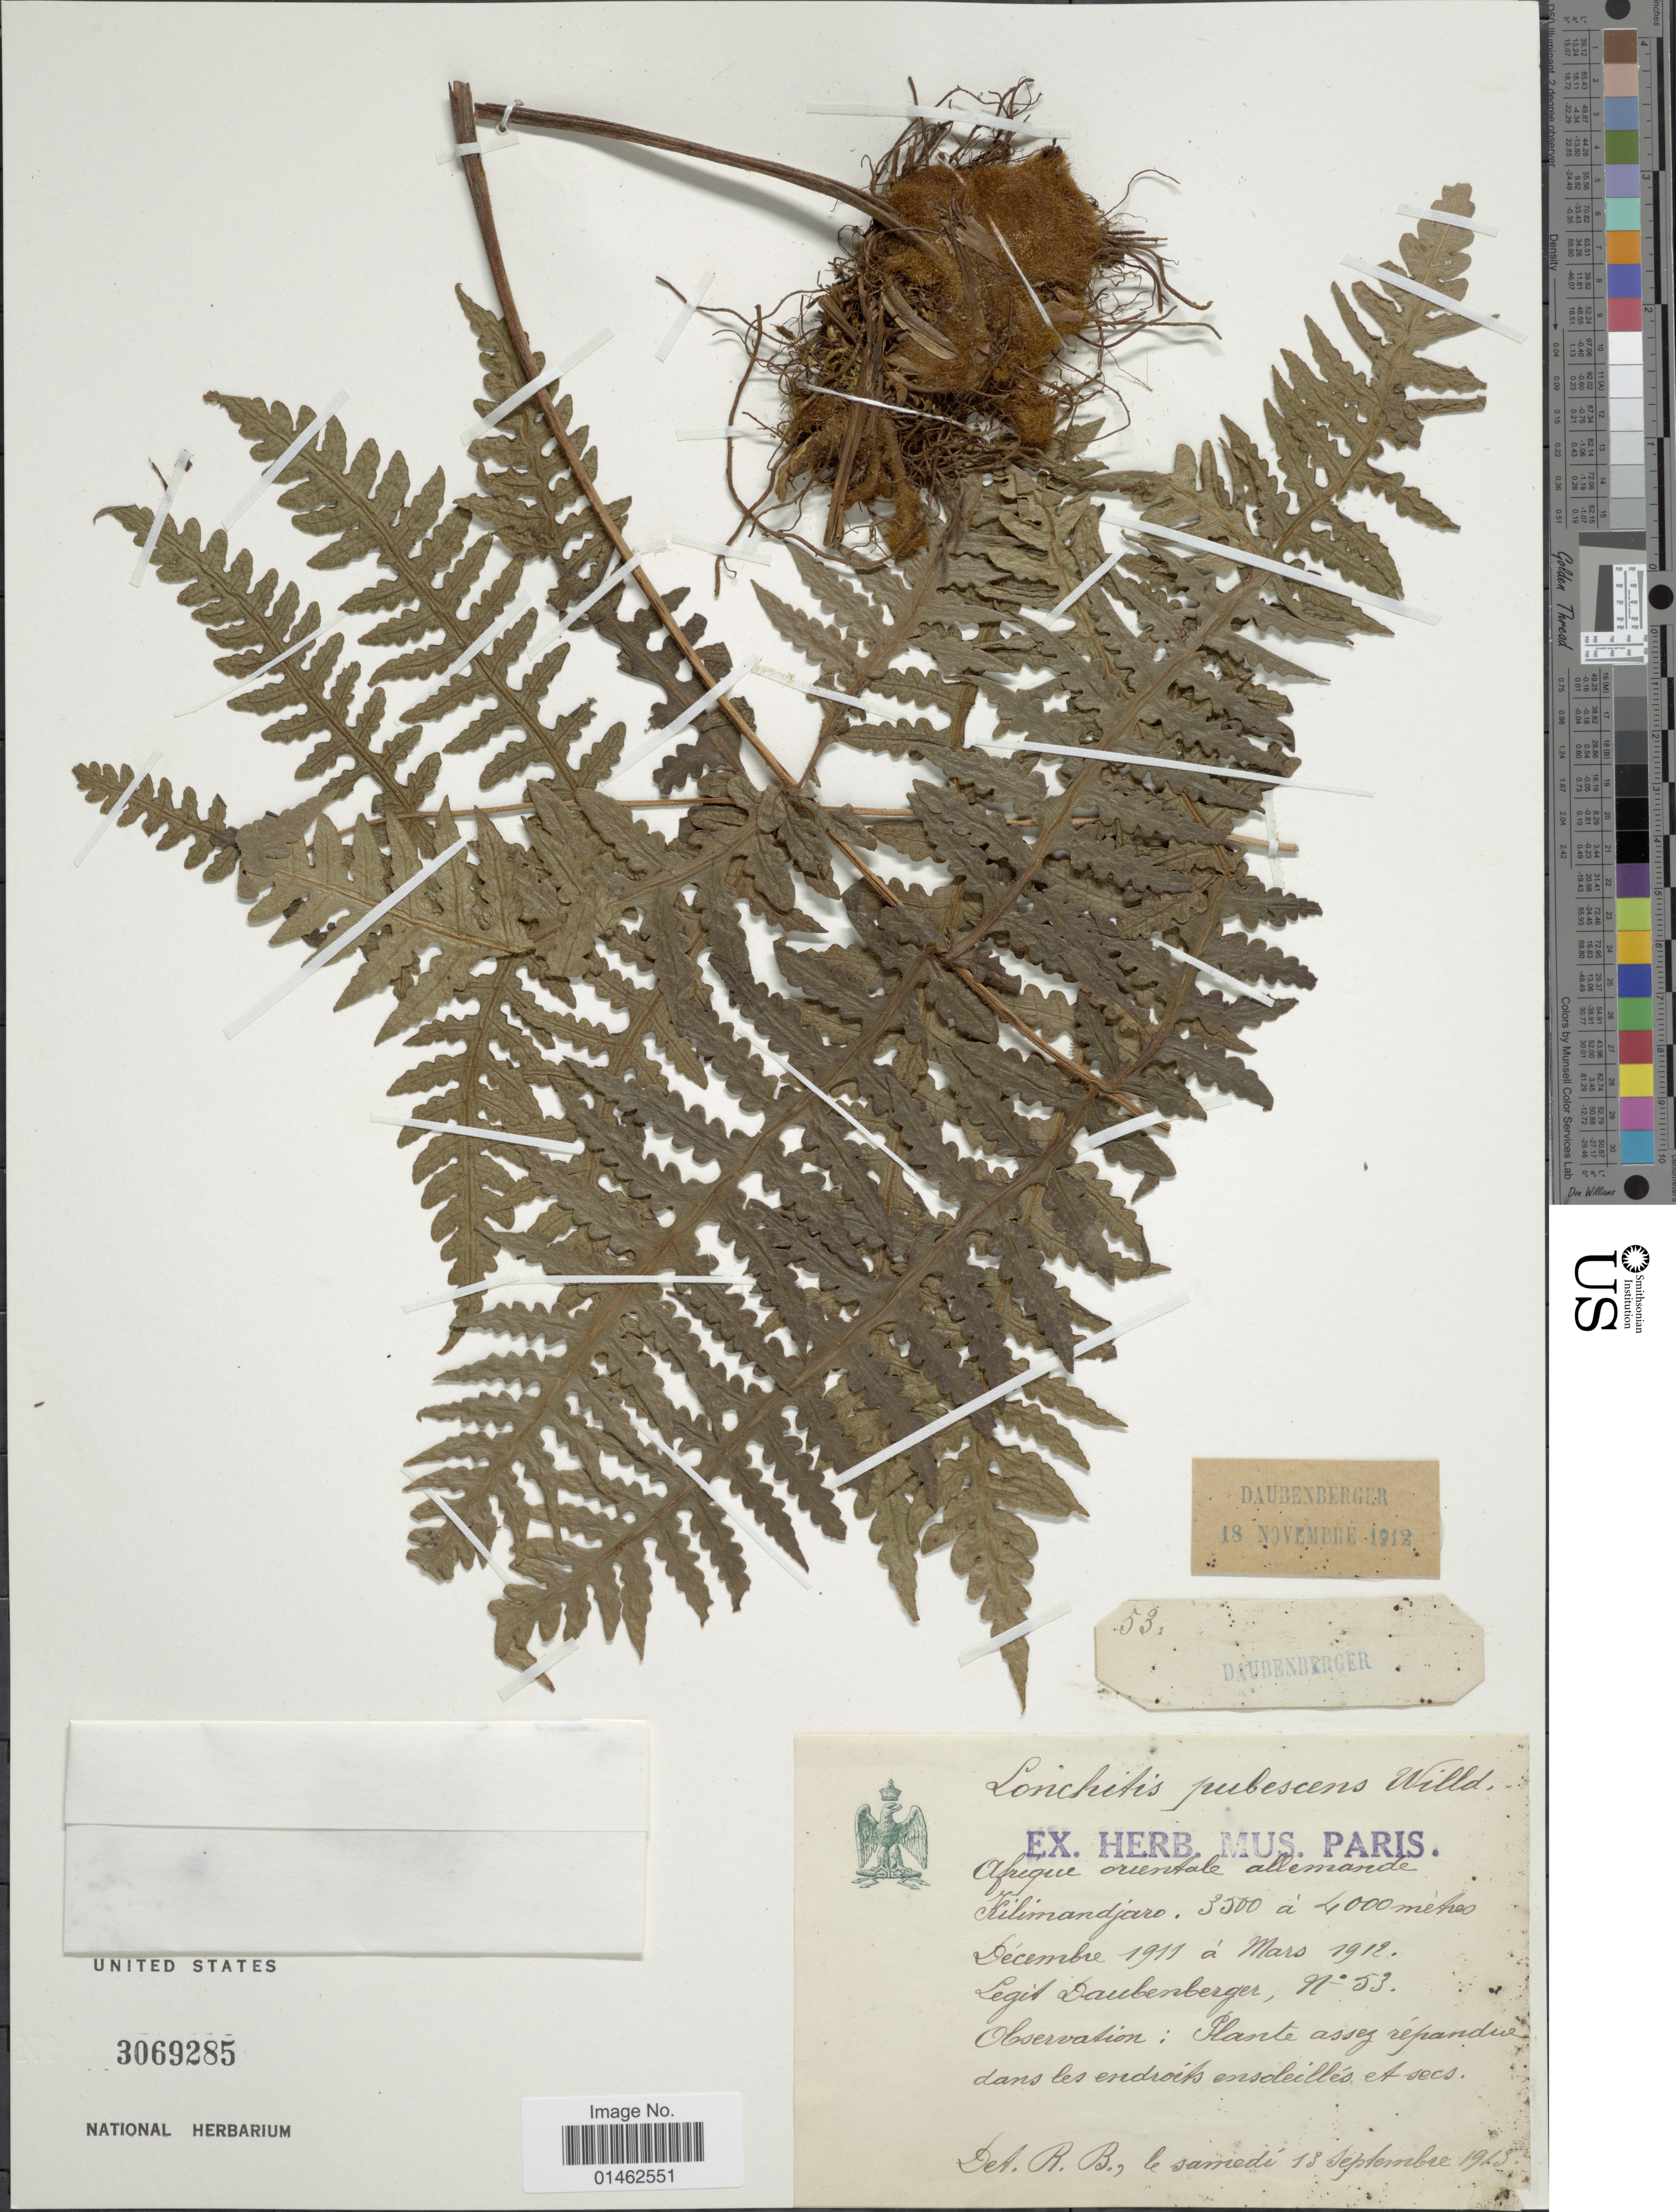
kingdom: Plantae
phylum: Tracheophyta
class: Polypodiopsida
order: Polypodiales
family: Dennstaedtiaceae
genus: Blotiella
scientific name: Blotiella javanica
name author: (Desr.) C.V. Morton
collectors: P. Daubenberger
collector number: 53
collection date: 1911-12/1912-03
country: Tanzania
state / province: Kilimanjaro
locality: Kilimandjaro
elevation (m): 3500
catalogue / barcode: US 3069285